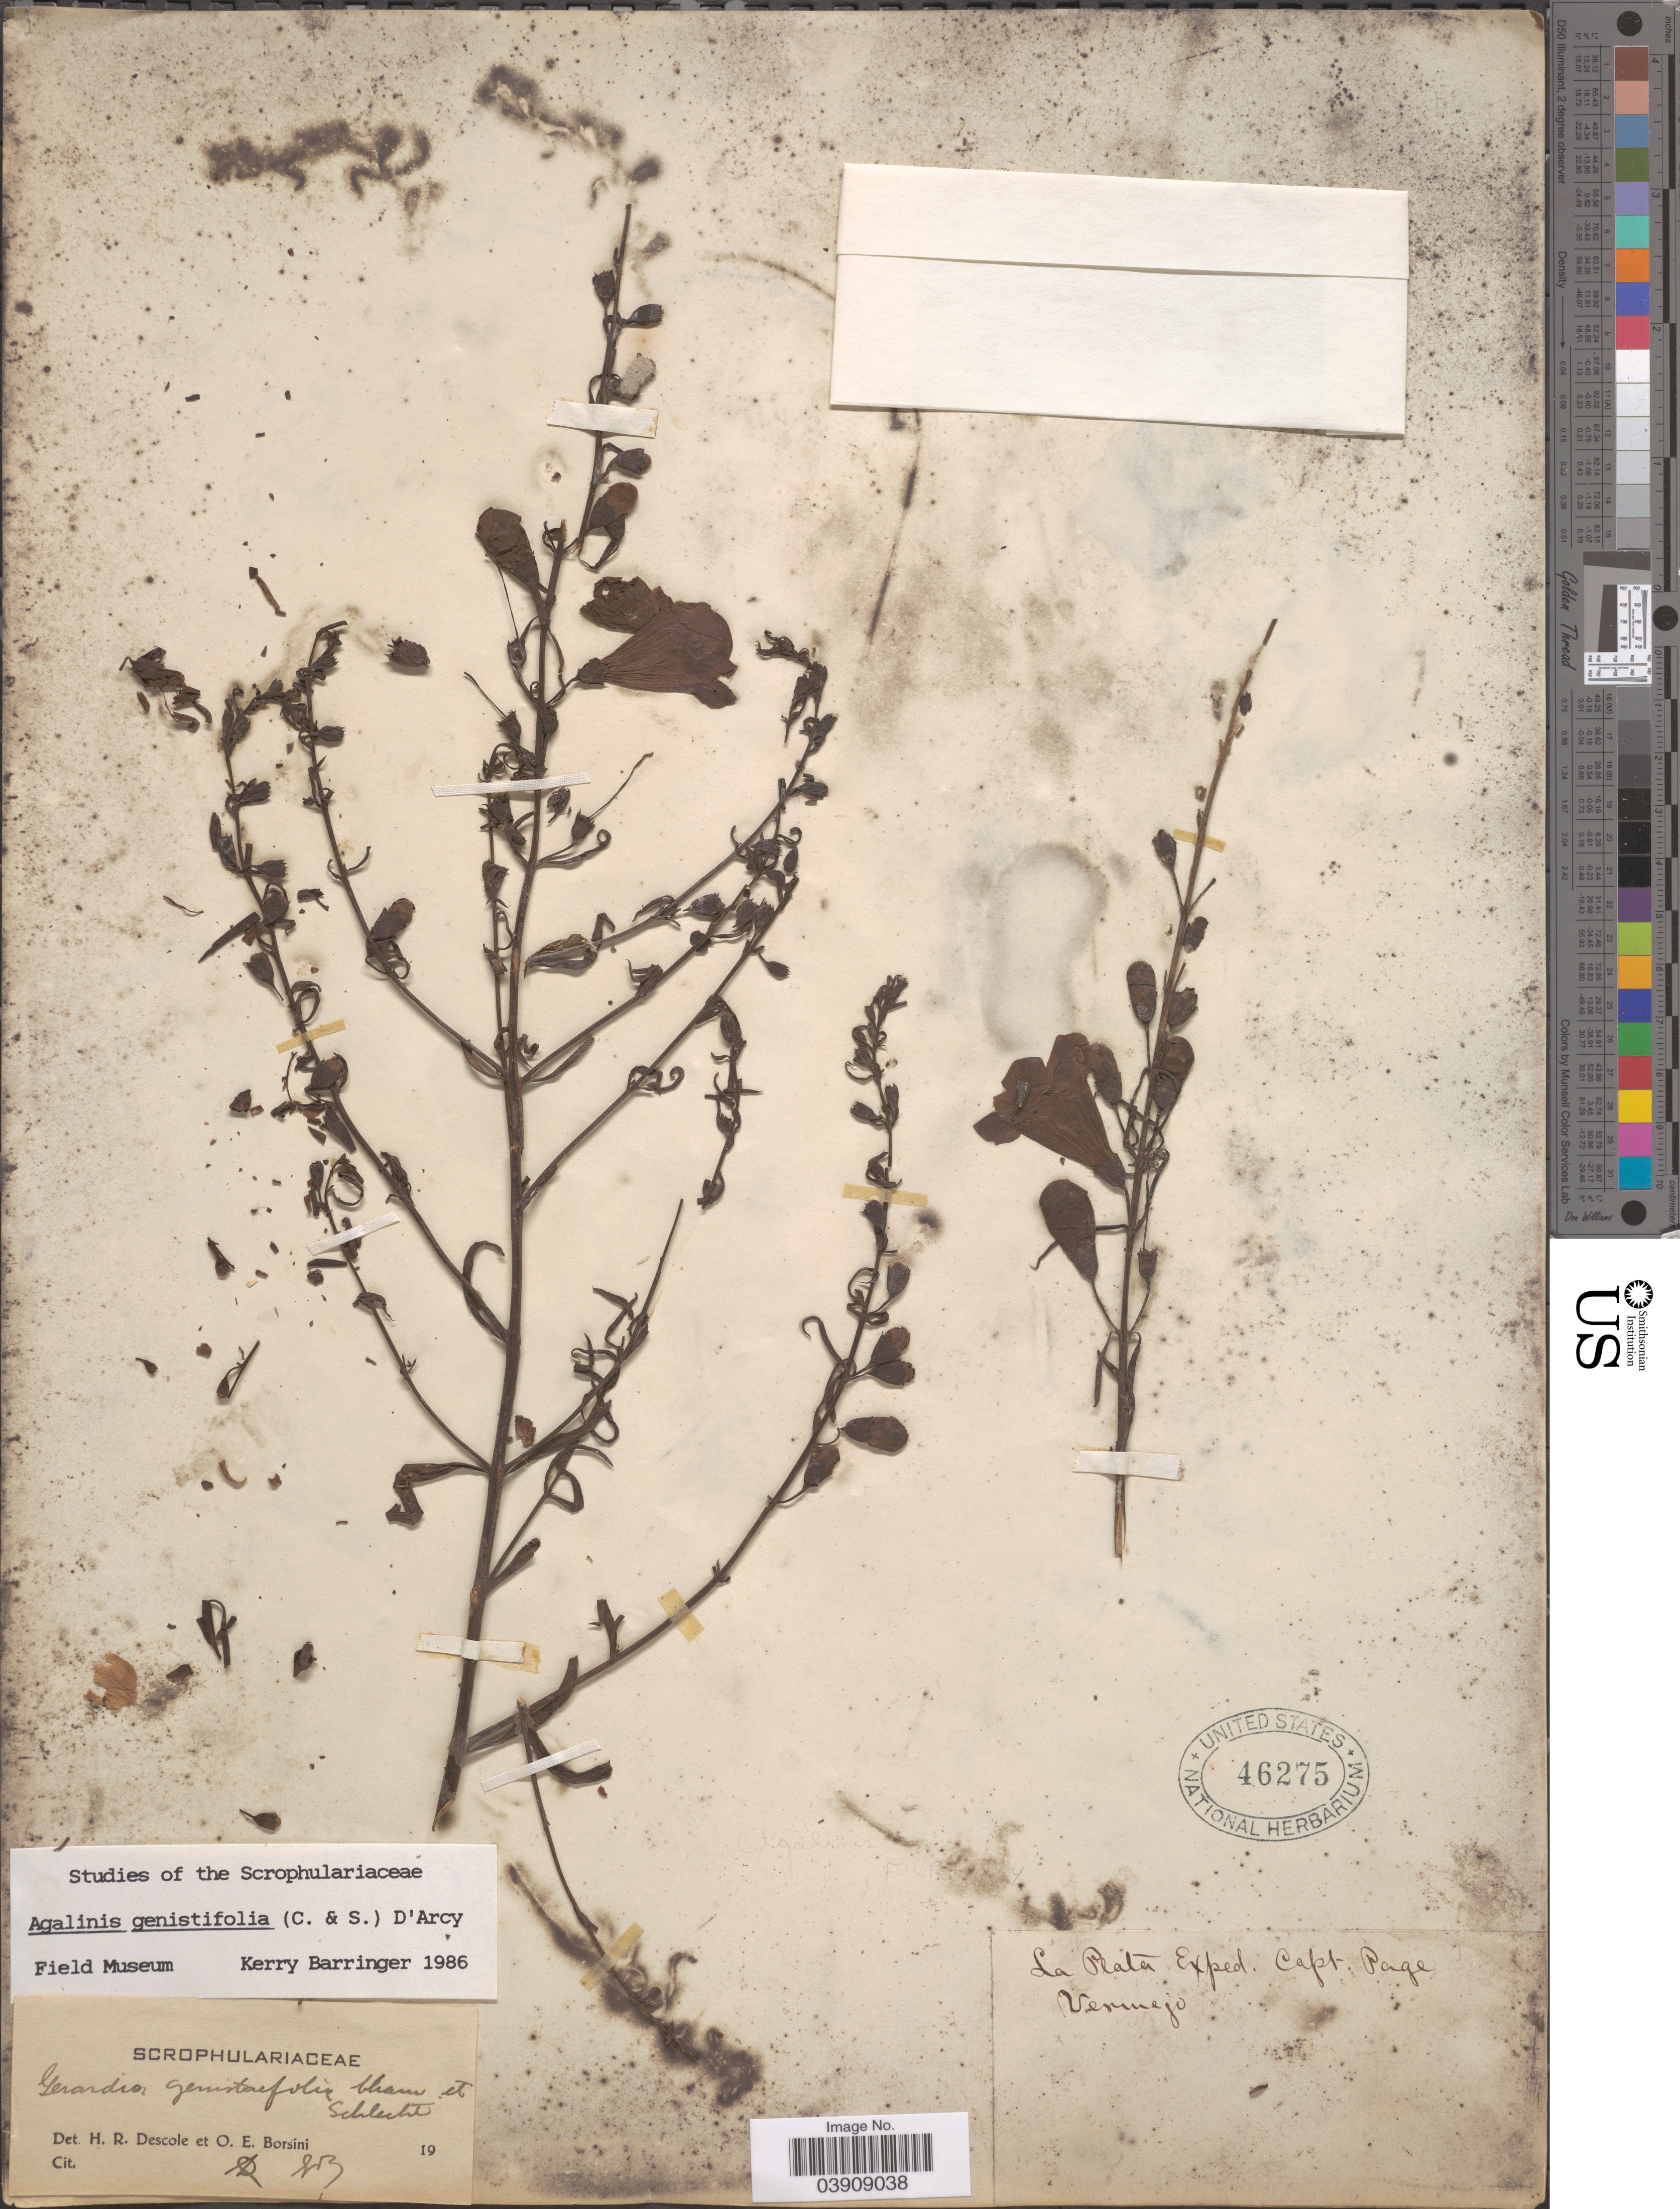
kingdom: Plantae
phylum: Tracheophyta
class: Magnoliopsida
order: Lamiales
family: Orobanchaceae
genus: Agalinis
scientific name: Agalinis genistifolia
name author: (Cham. & Schltdl.) D'Arcy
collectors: Capt. Page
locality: La Plata. Vermejo.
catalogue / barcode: US 46275